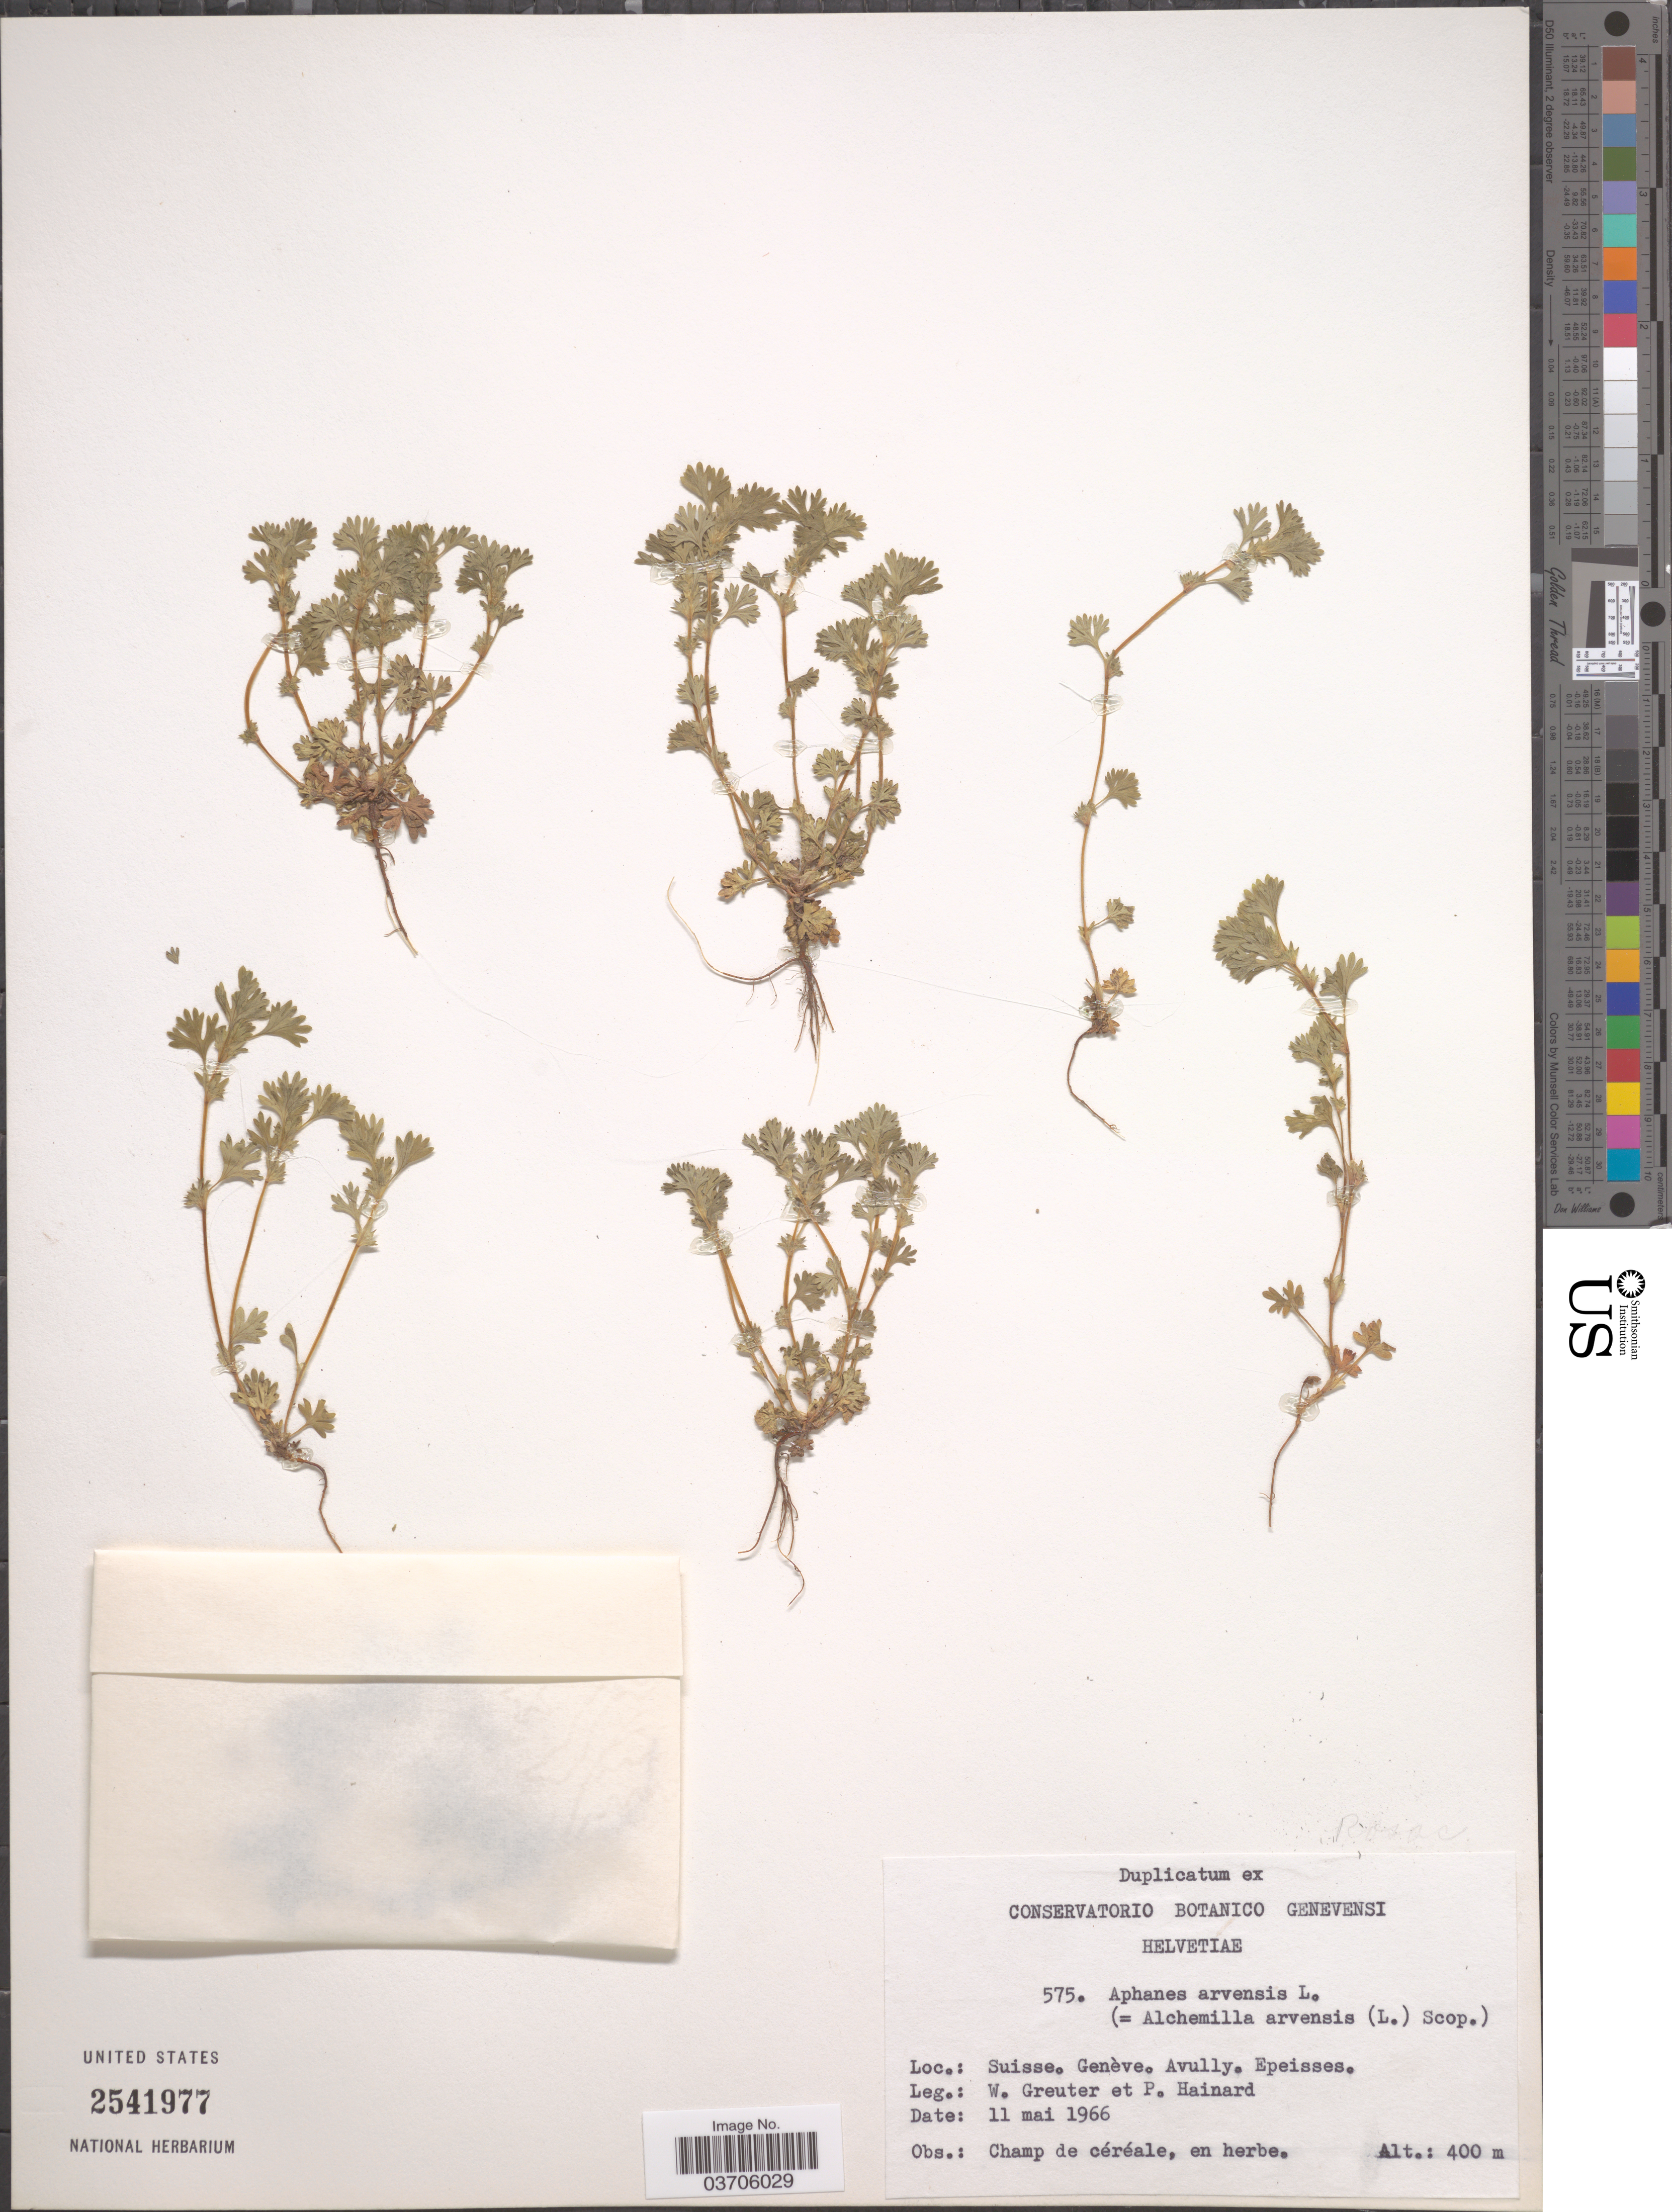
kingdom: Plantae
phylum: Tracheophyta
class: Magnoliopsida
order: Rosales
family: Rosaceae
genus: Aphanes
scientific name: Aphanes arvensis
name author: L.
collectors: W. Greuter & P. Hainard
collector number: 575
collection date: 1966-05-11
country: Switzerland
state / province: Genève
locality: Suisse. Genève. Avully. Epeisses.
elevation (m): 400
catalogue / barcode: US 2541977